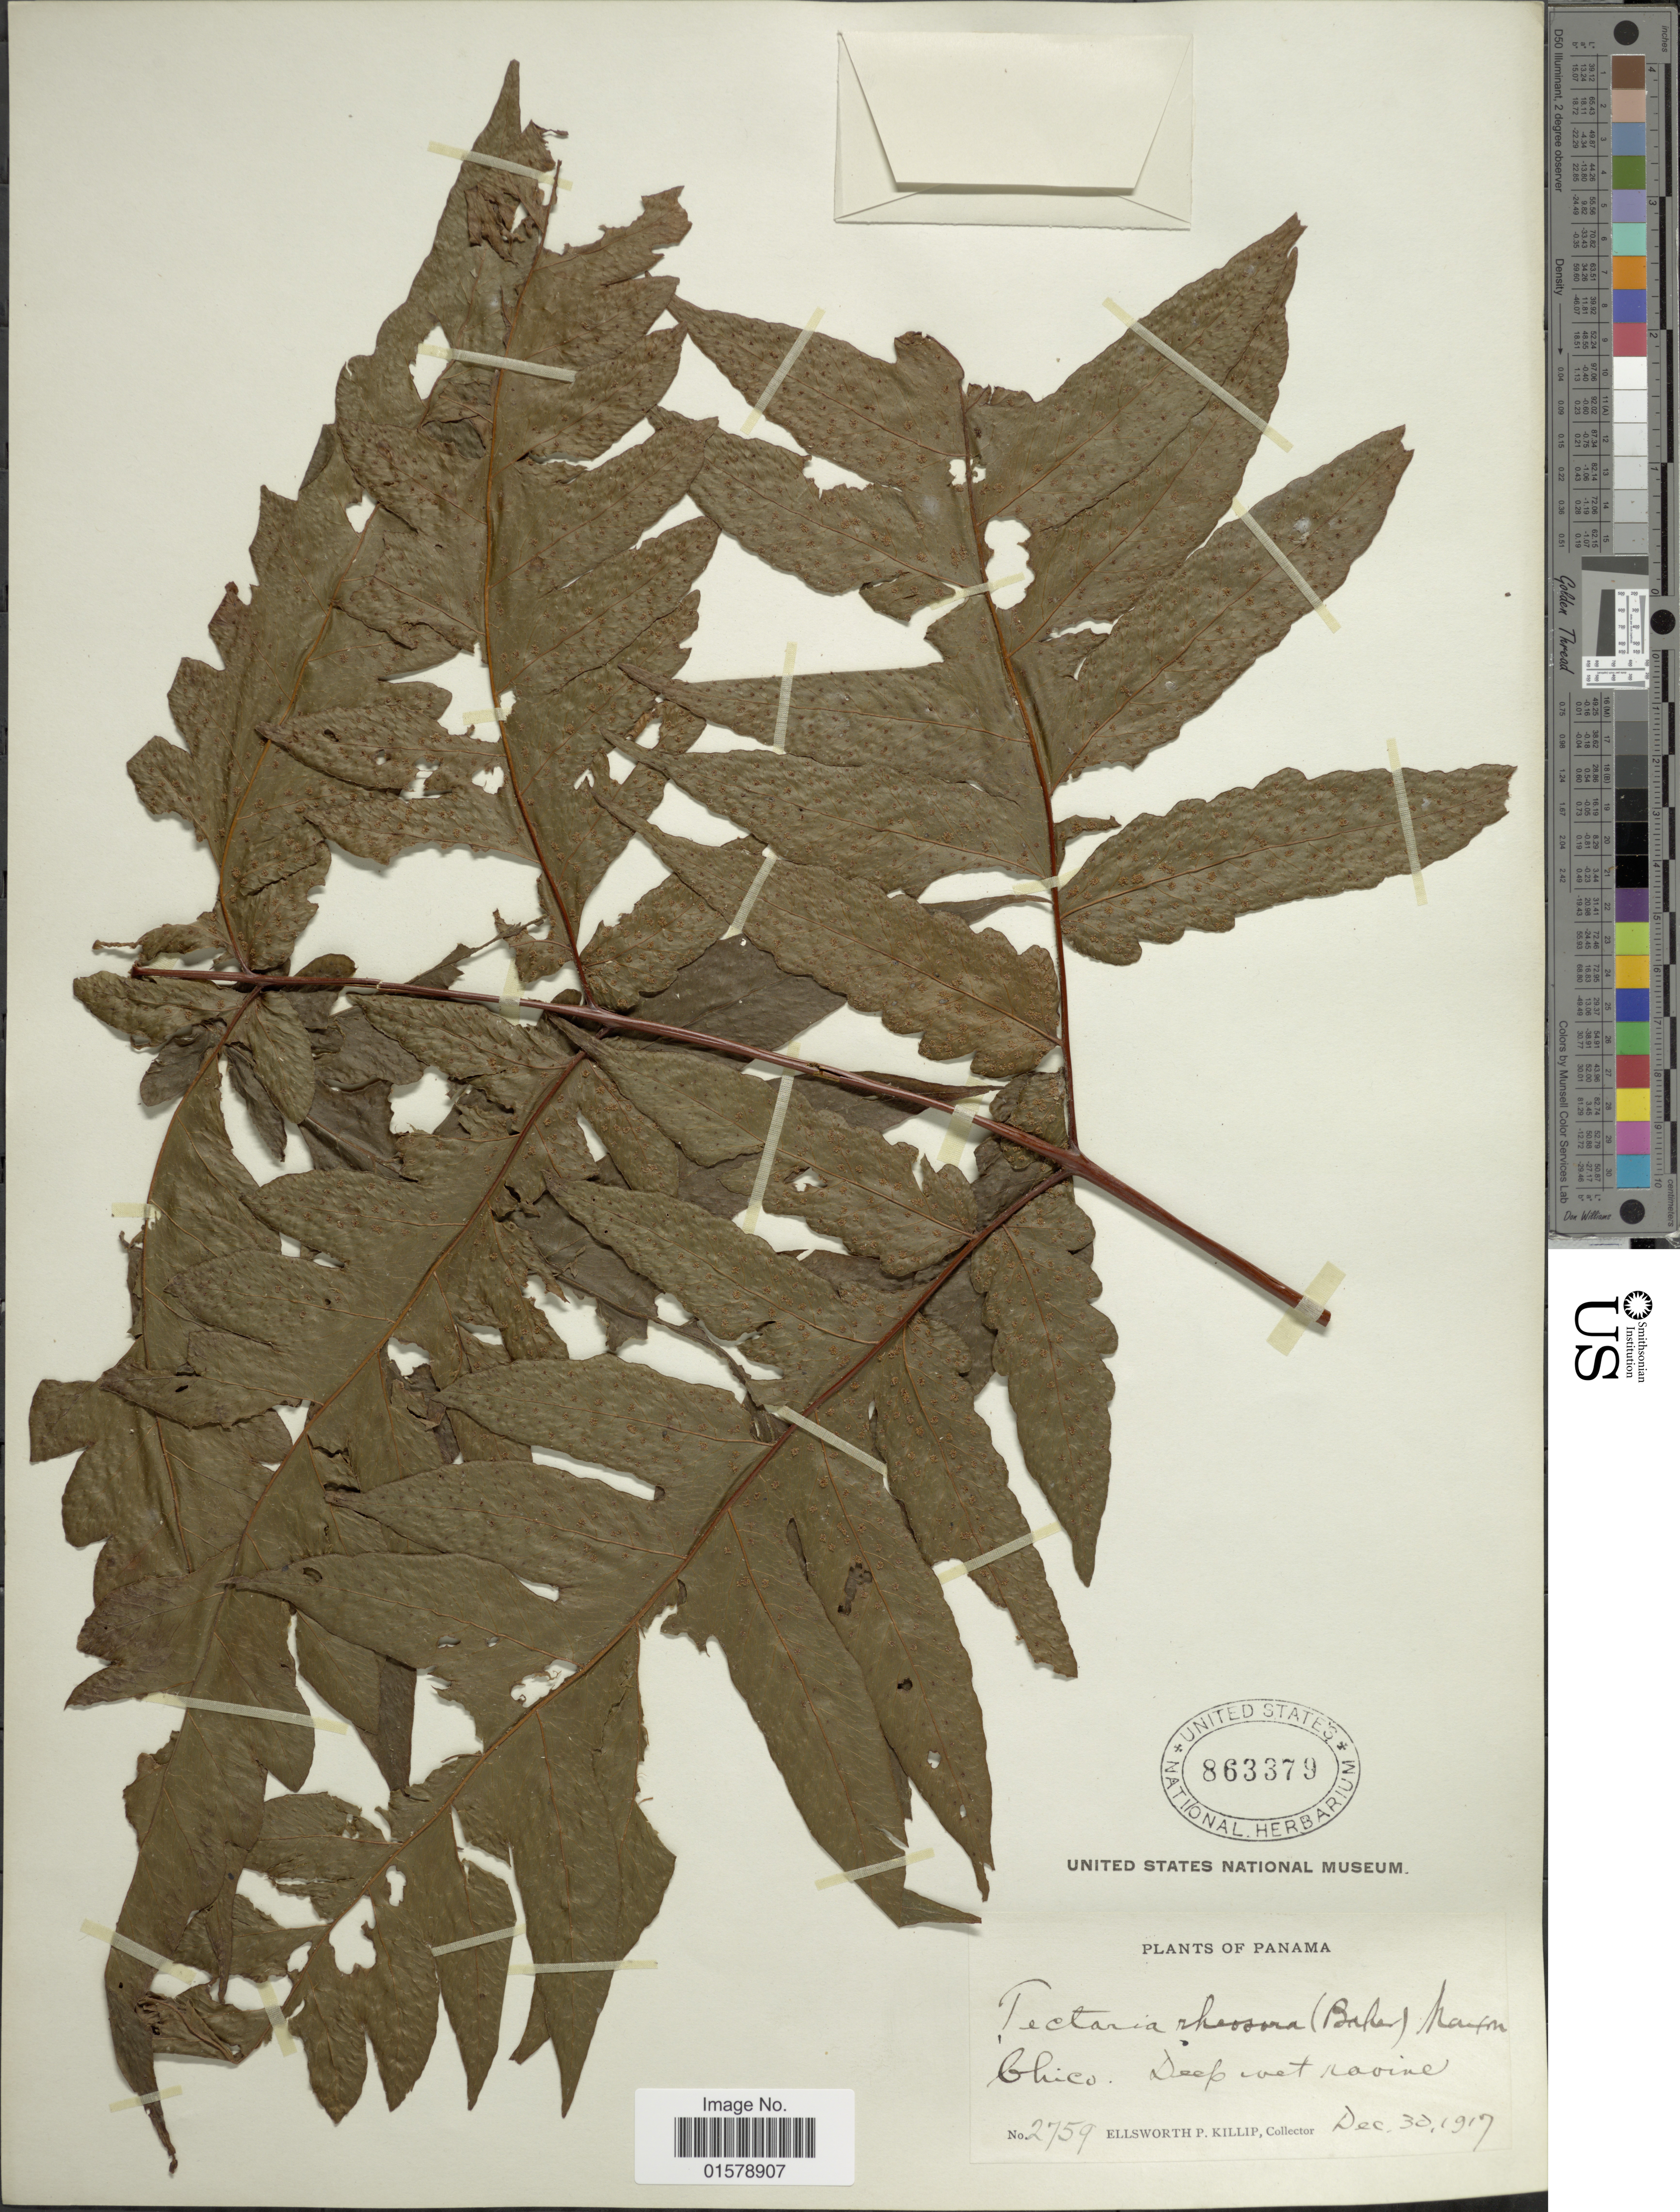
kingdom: Plantae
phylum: Tracheophyta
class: Polypodiopsida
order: Polypodiales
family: Tectariaceae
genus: Tectaria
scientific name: Tectaria rivalis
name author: (Mett. ex Kuhn) C. Chr.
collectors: E. P. Killip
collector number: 2759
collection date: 1917-12-30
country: Panama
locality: Chico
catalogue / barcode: US 863379